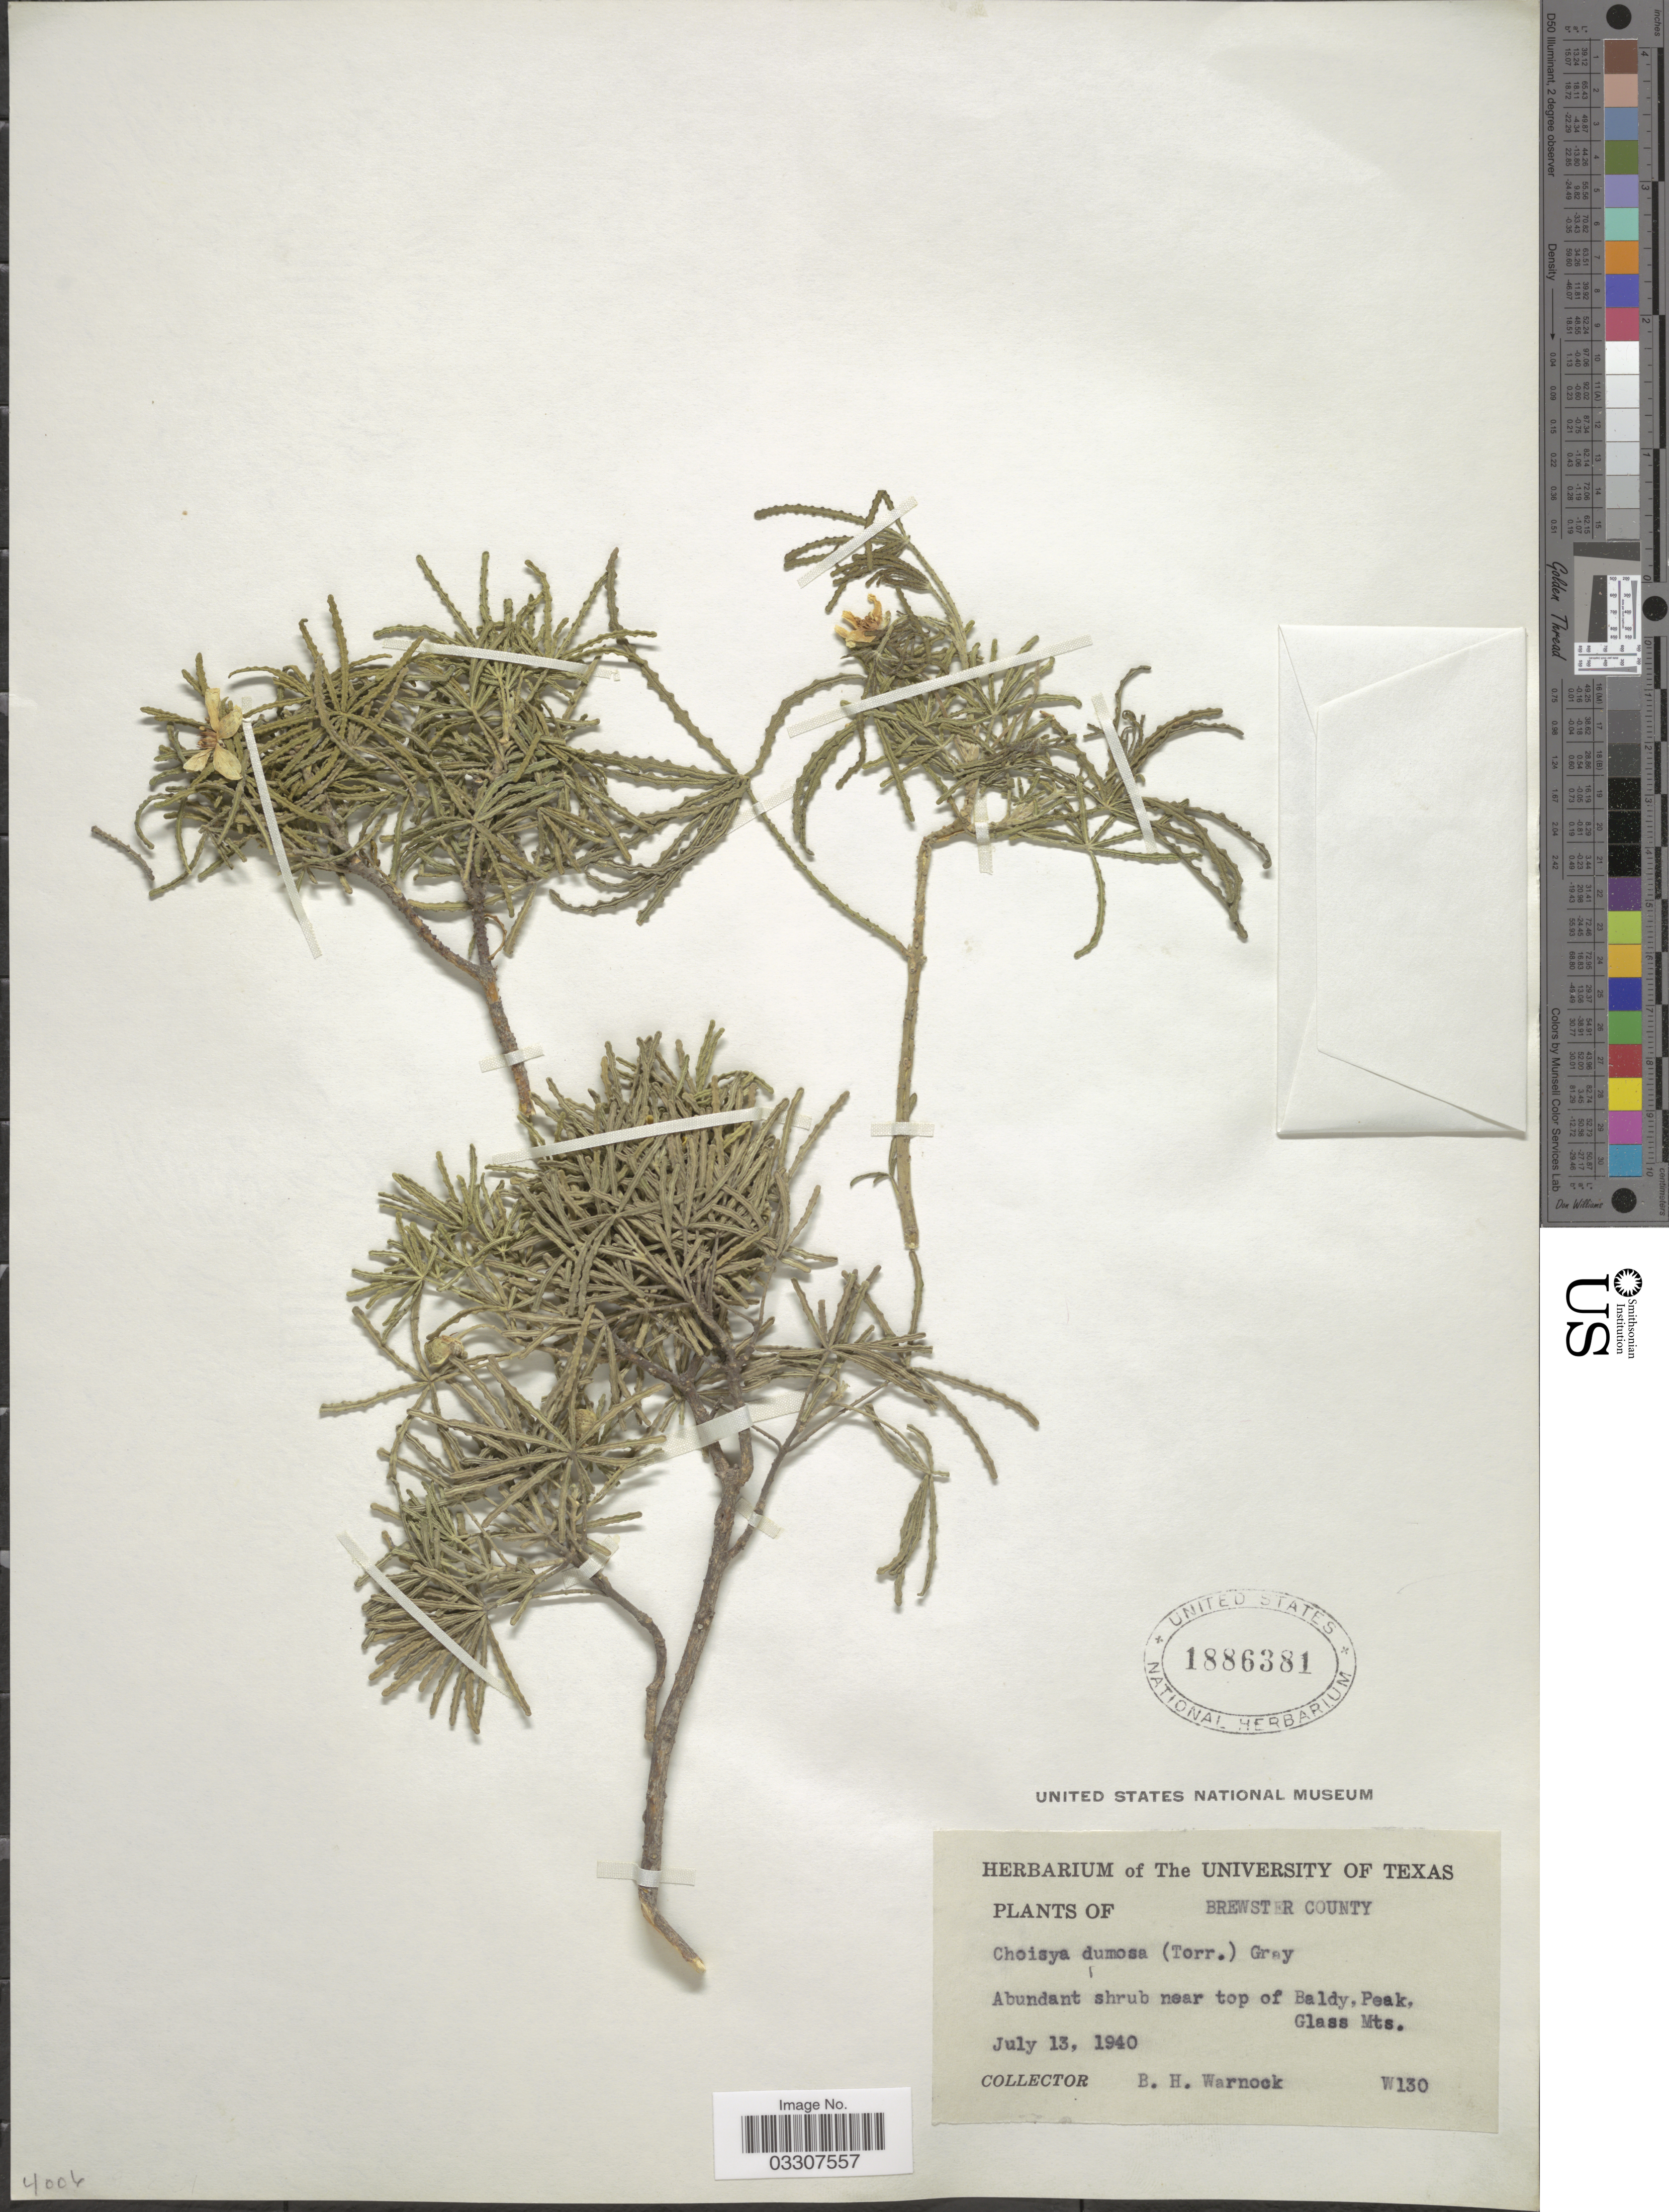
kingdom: Plantae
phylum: Tracheophyta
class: Magnoliopsida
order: Sapindales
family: Rutaceae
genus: Choisya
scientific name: Choisya dumosa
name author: A. Gray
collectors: B. H. Warnock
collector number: W130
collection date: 1940-07-13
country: United States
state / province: Texas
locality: Brewster County. Abundant shrub near top of Baldy, Peak, Glass Mts.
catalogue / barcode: US 1886381